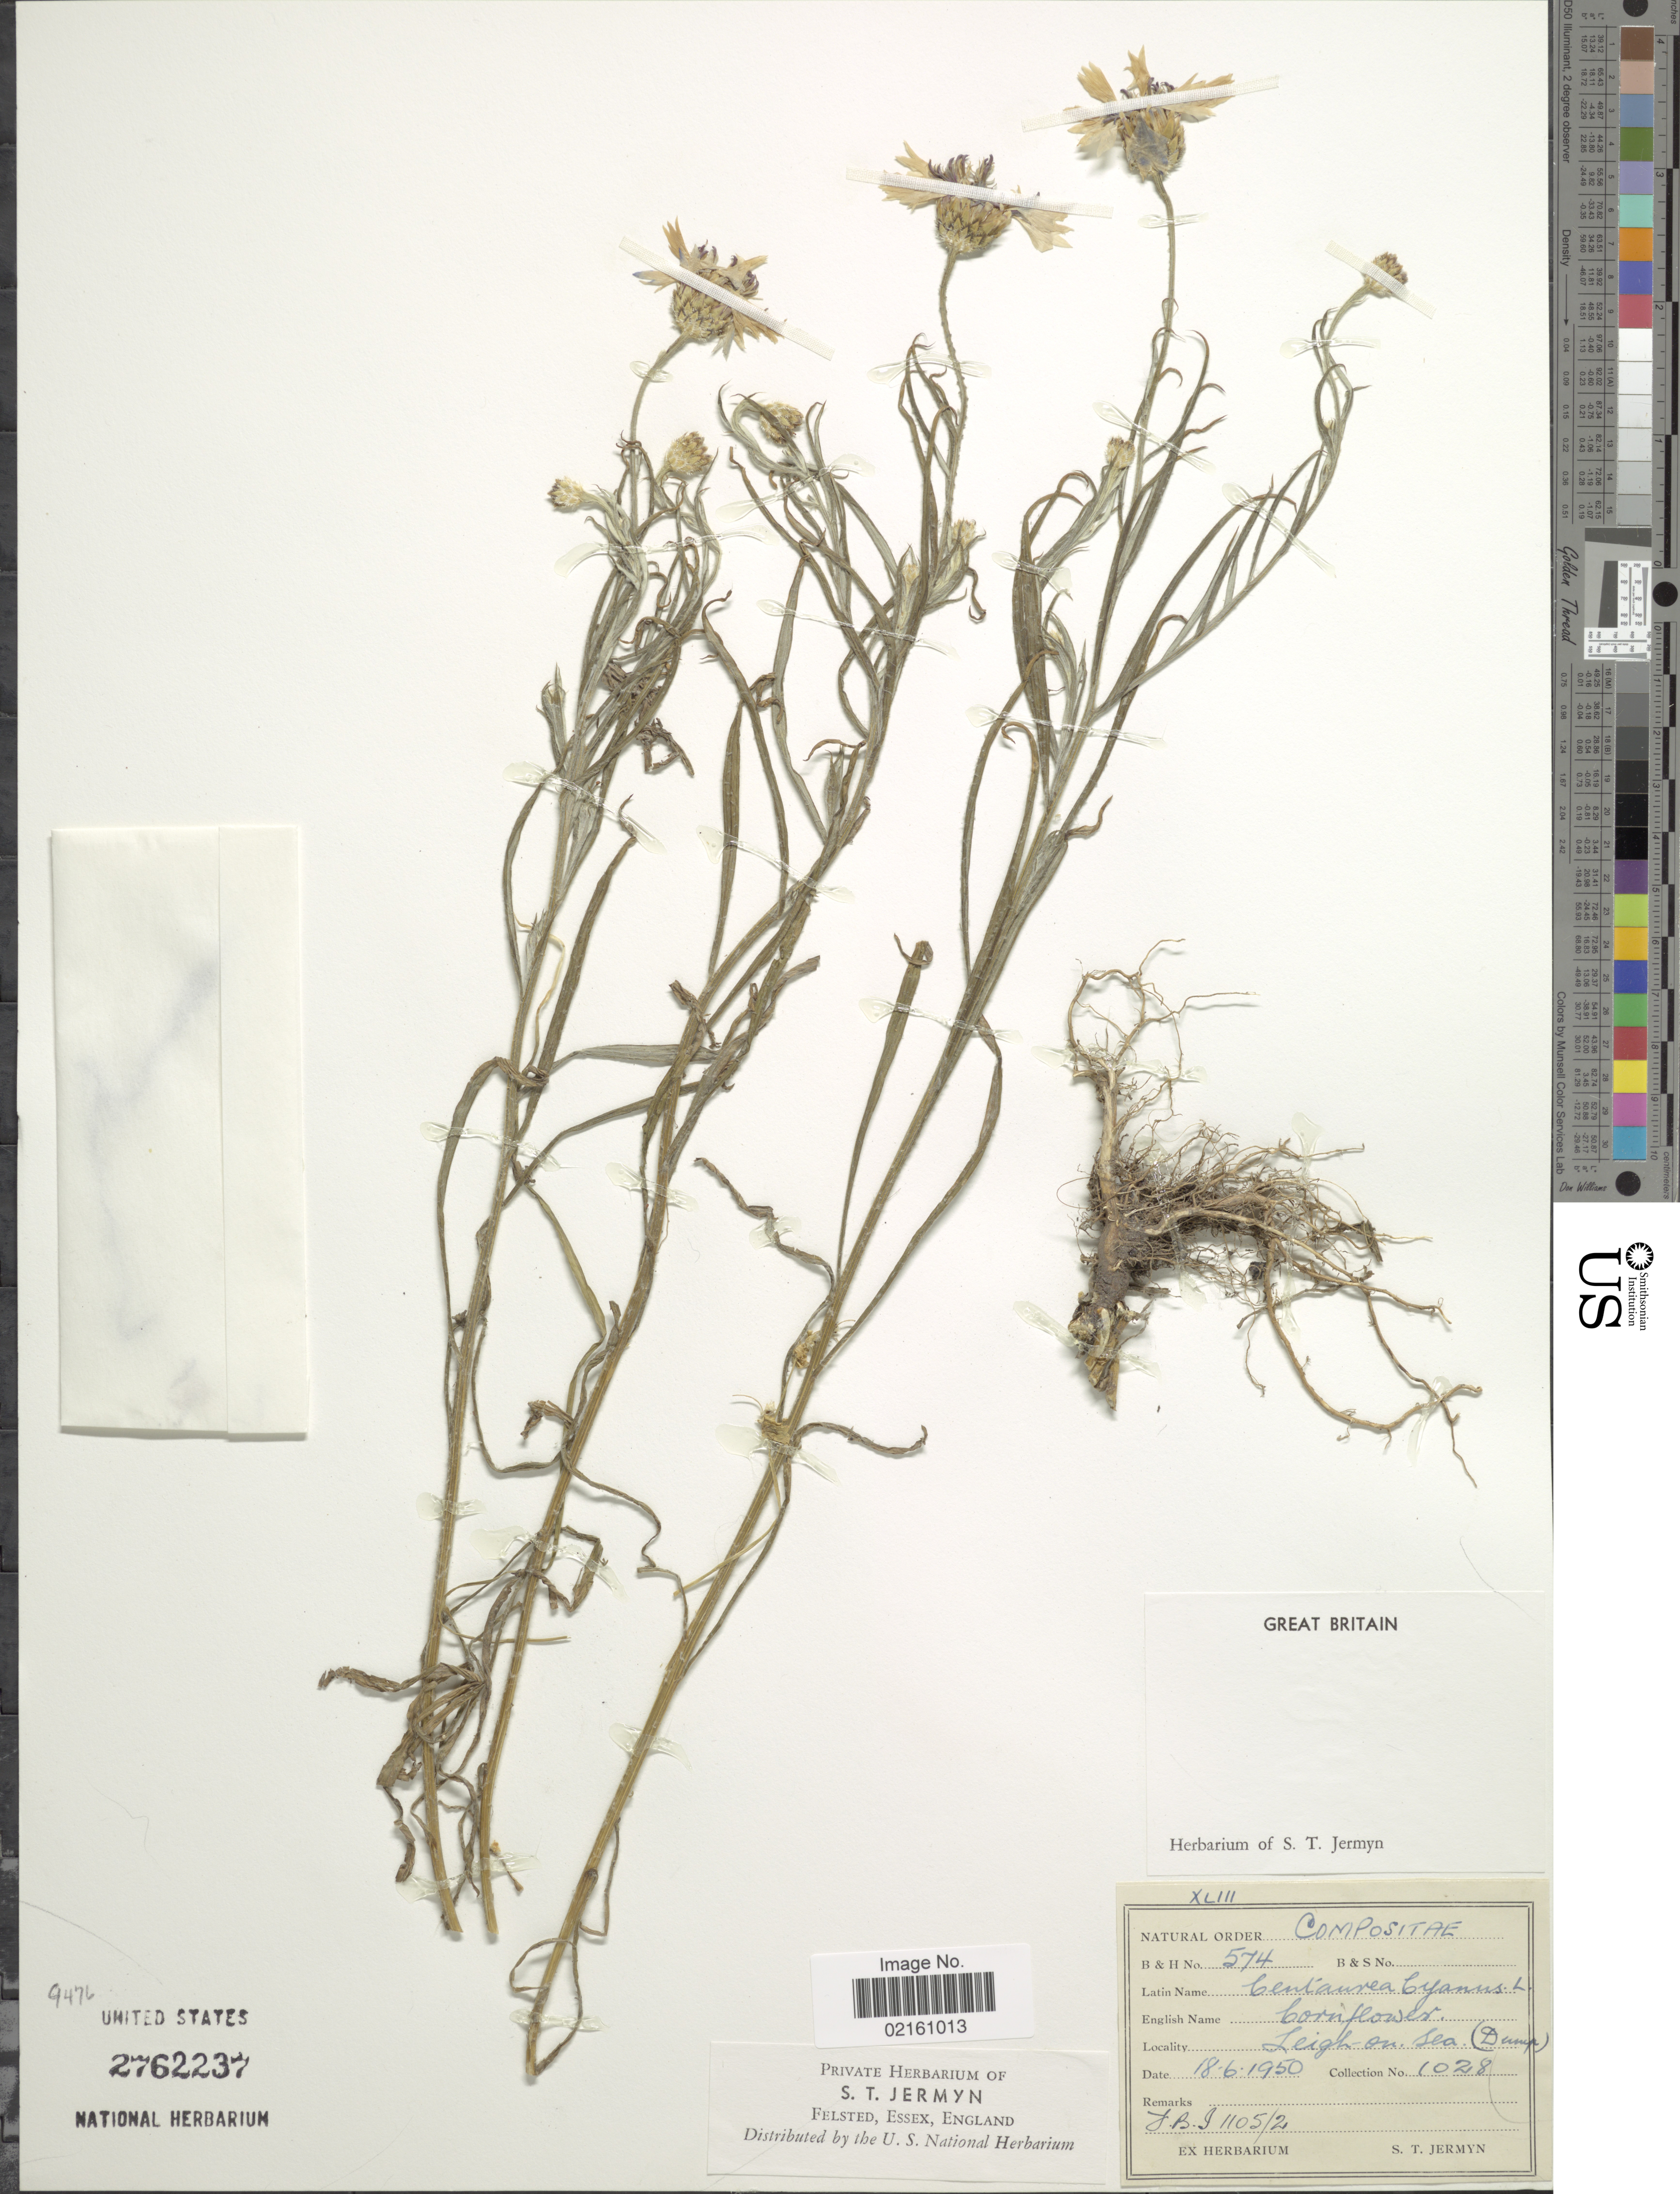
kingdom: Plantae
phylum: Tracheophyta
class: Magnoliopsida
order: Asterales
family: Asteraceae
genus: Centaurea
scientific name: Centaurea cyanus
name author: L.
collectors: ex herb. S. T. Jermyn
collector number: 1028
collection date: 1950-06-18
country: United Kingdom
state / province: England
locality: Great Britain, Leigh-on sea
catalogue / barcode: US 2762237